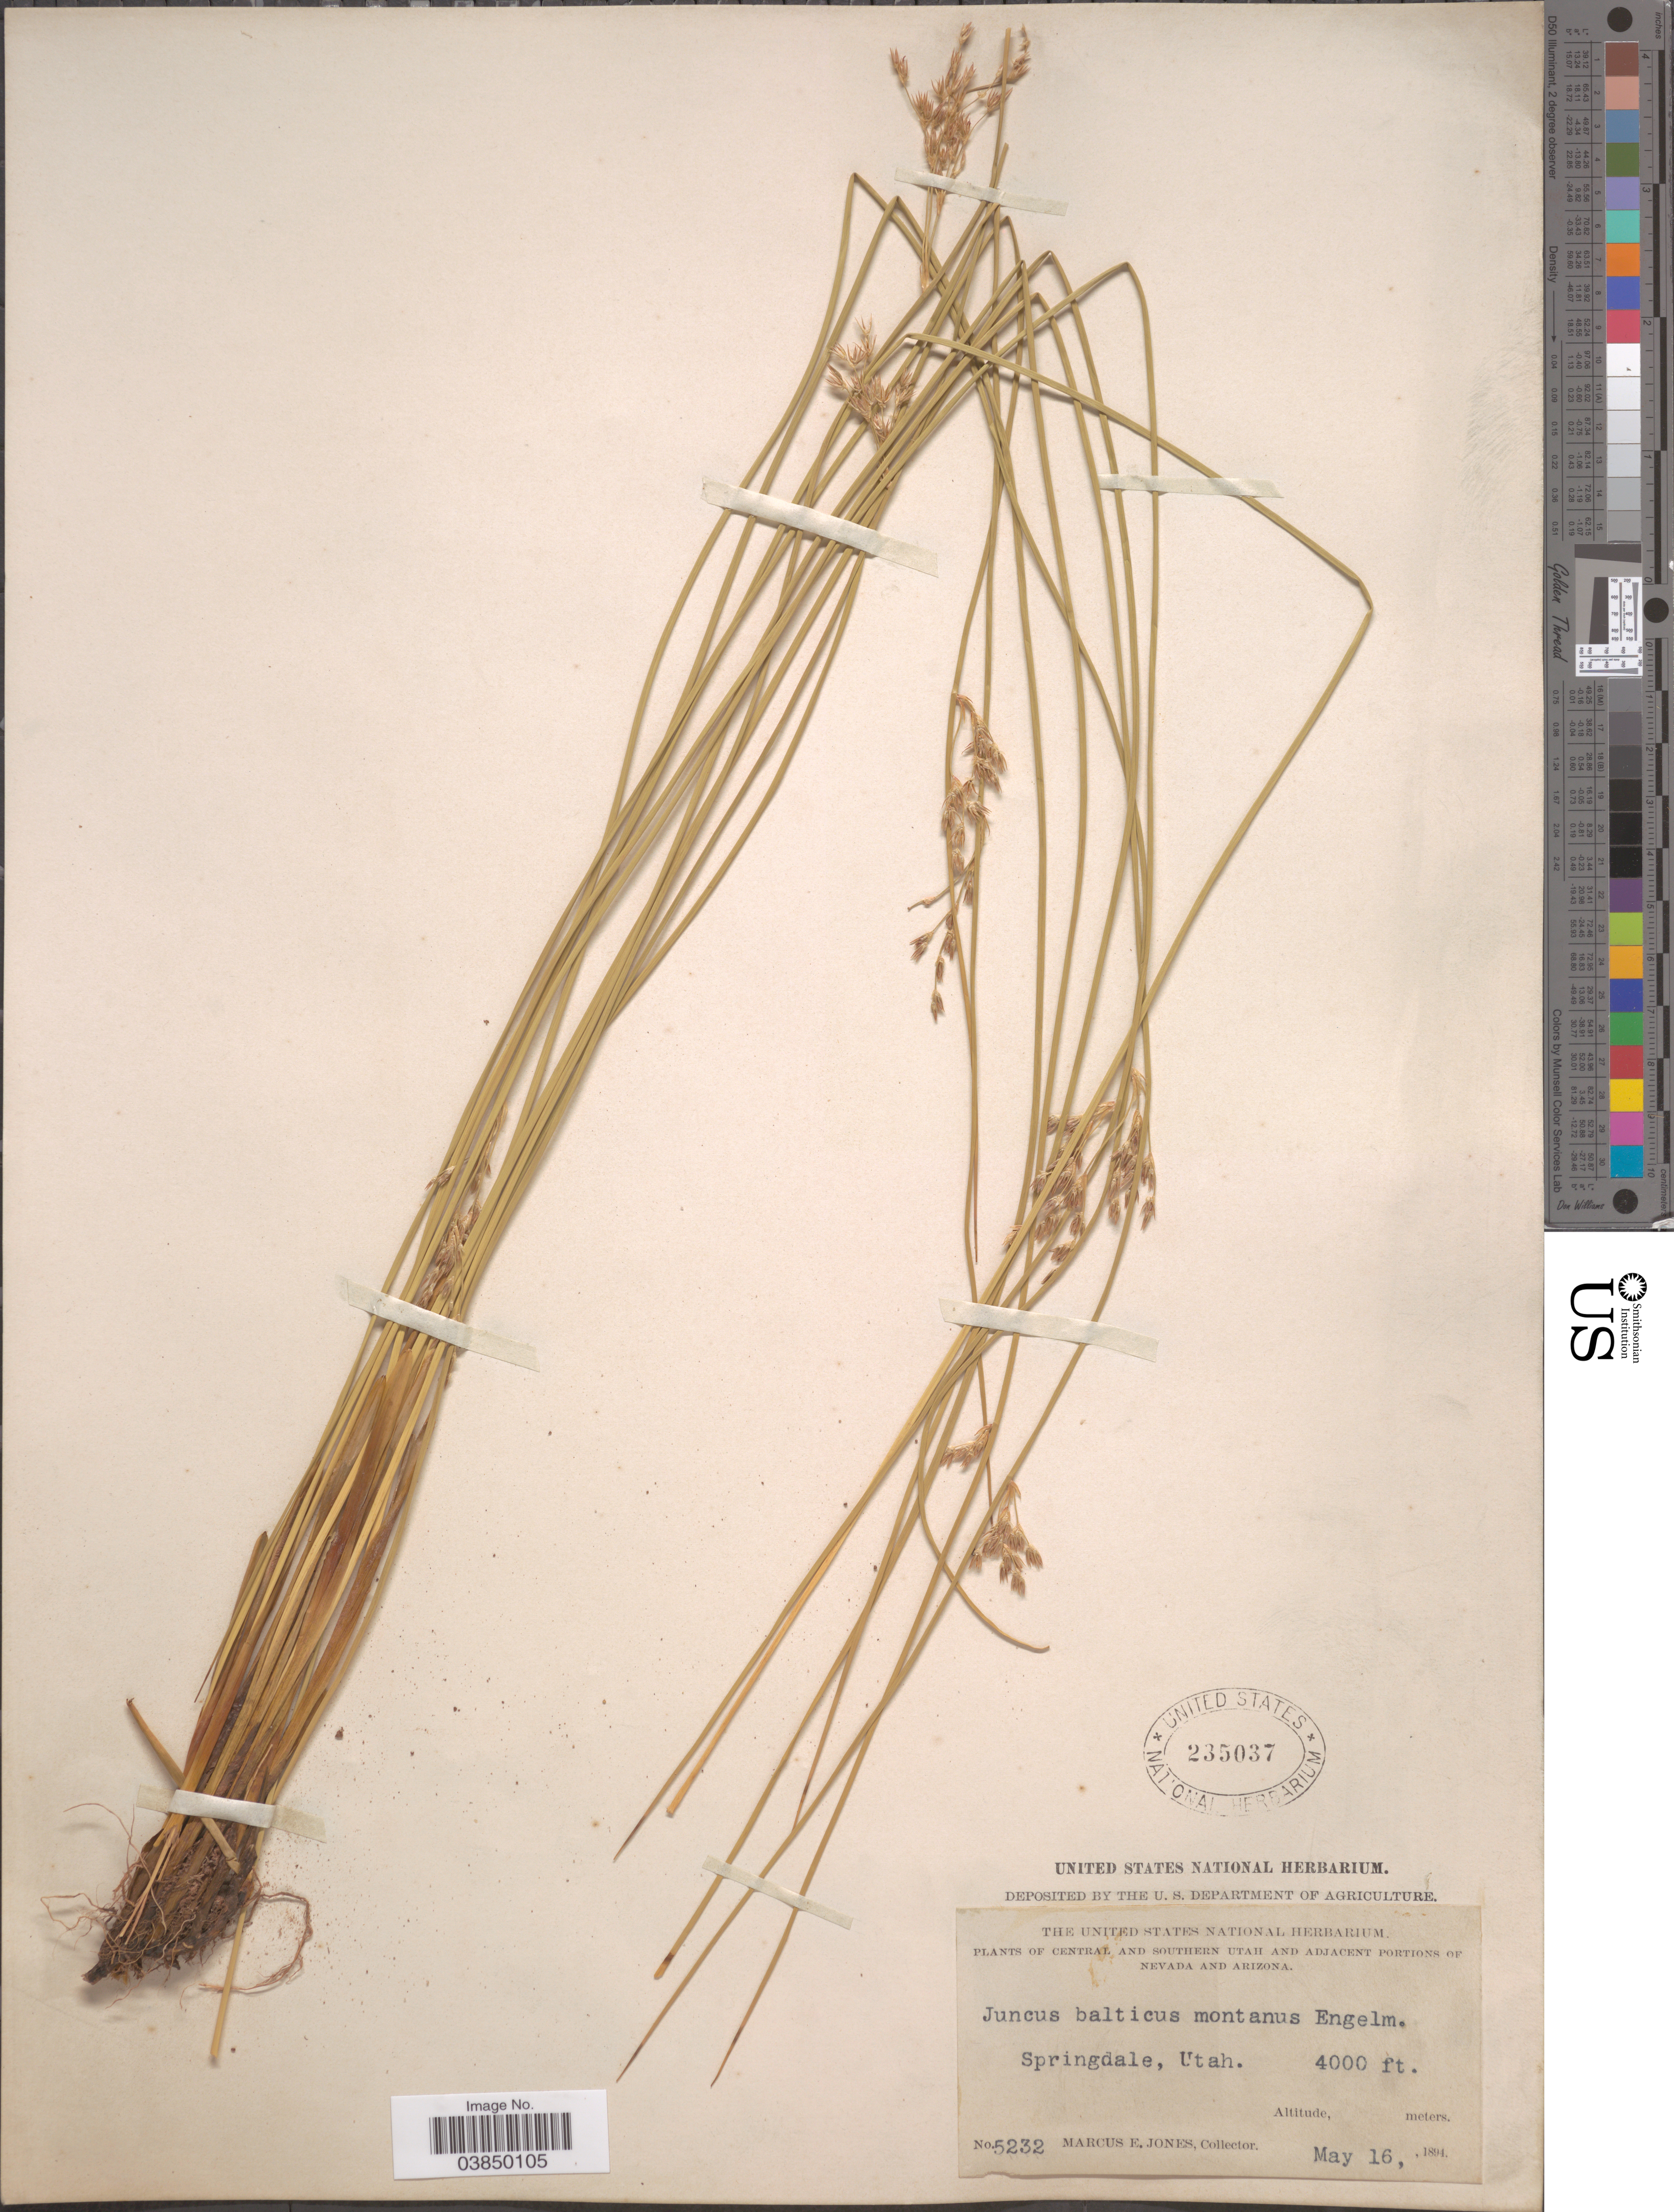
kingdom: Plantae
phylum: Tracheophyta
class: Liliopsida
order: Poales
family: Juncaceae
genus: Juncus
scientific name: Juncus balticus var. montanus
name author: Engelm.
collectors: M. E. Jones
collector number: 5232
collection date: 1894-05-16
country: United States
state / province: Utah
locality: Central and Southern Utah. Springdale.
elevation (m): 1219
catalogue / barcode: US 235037